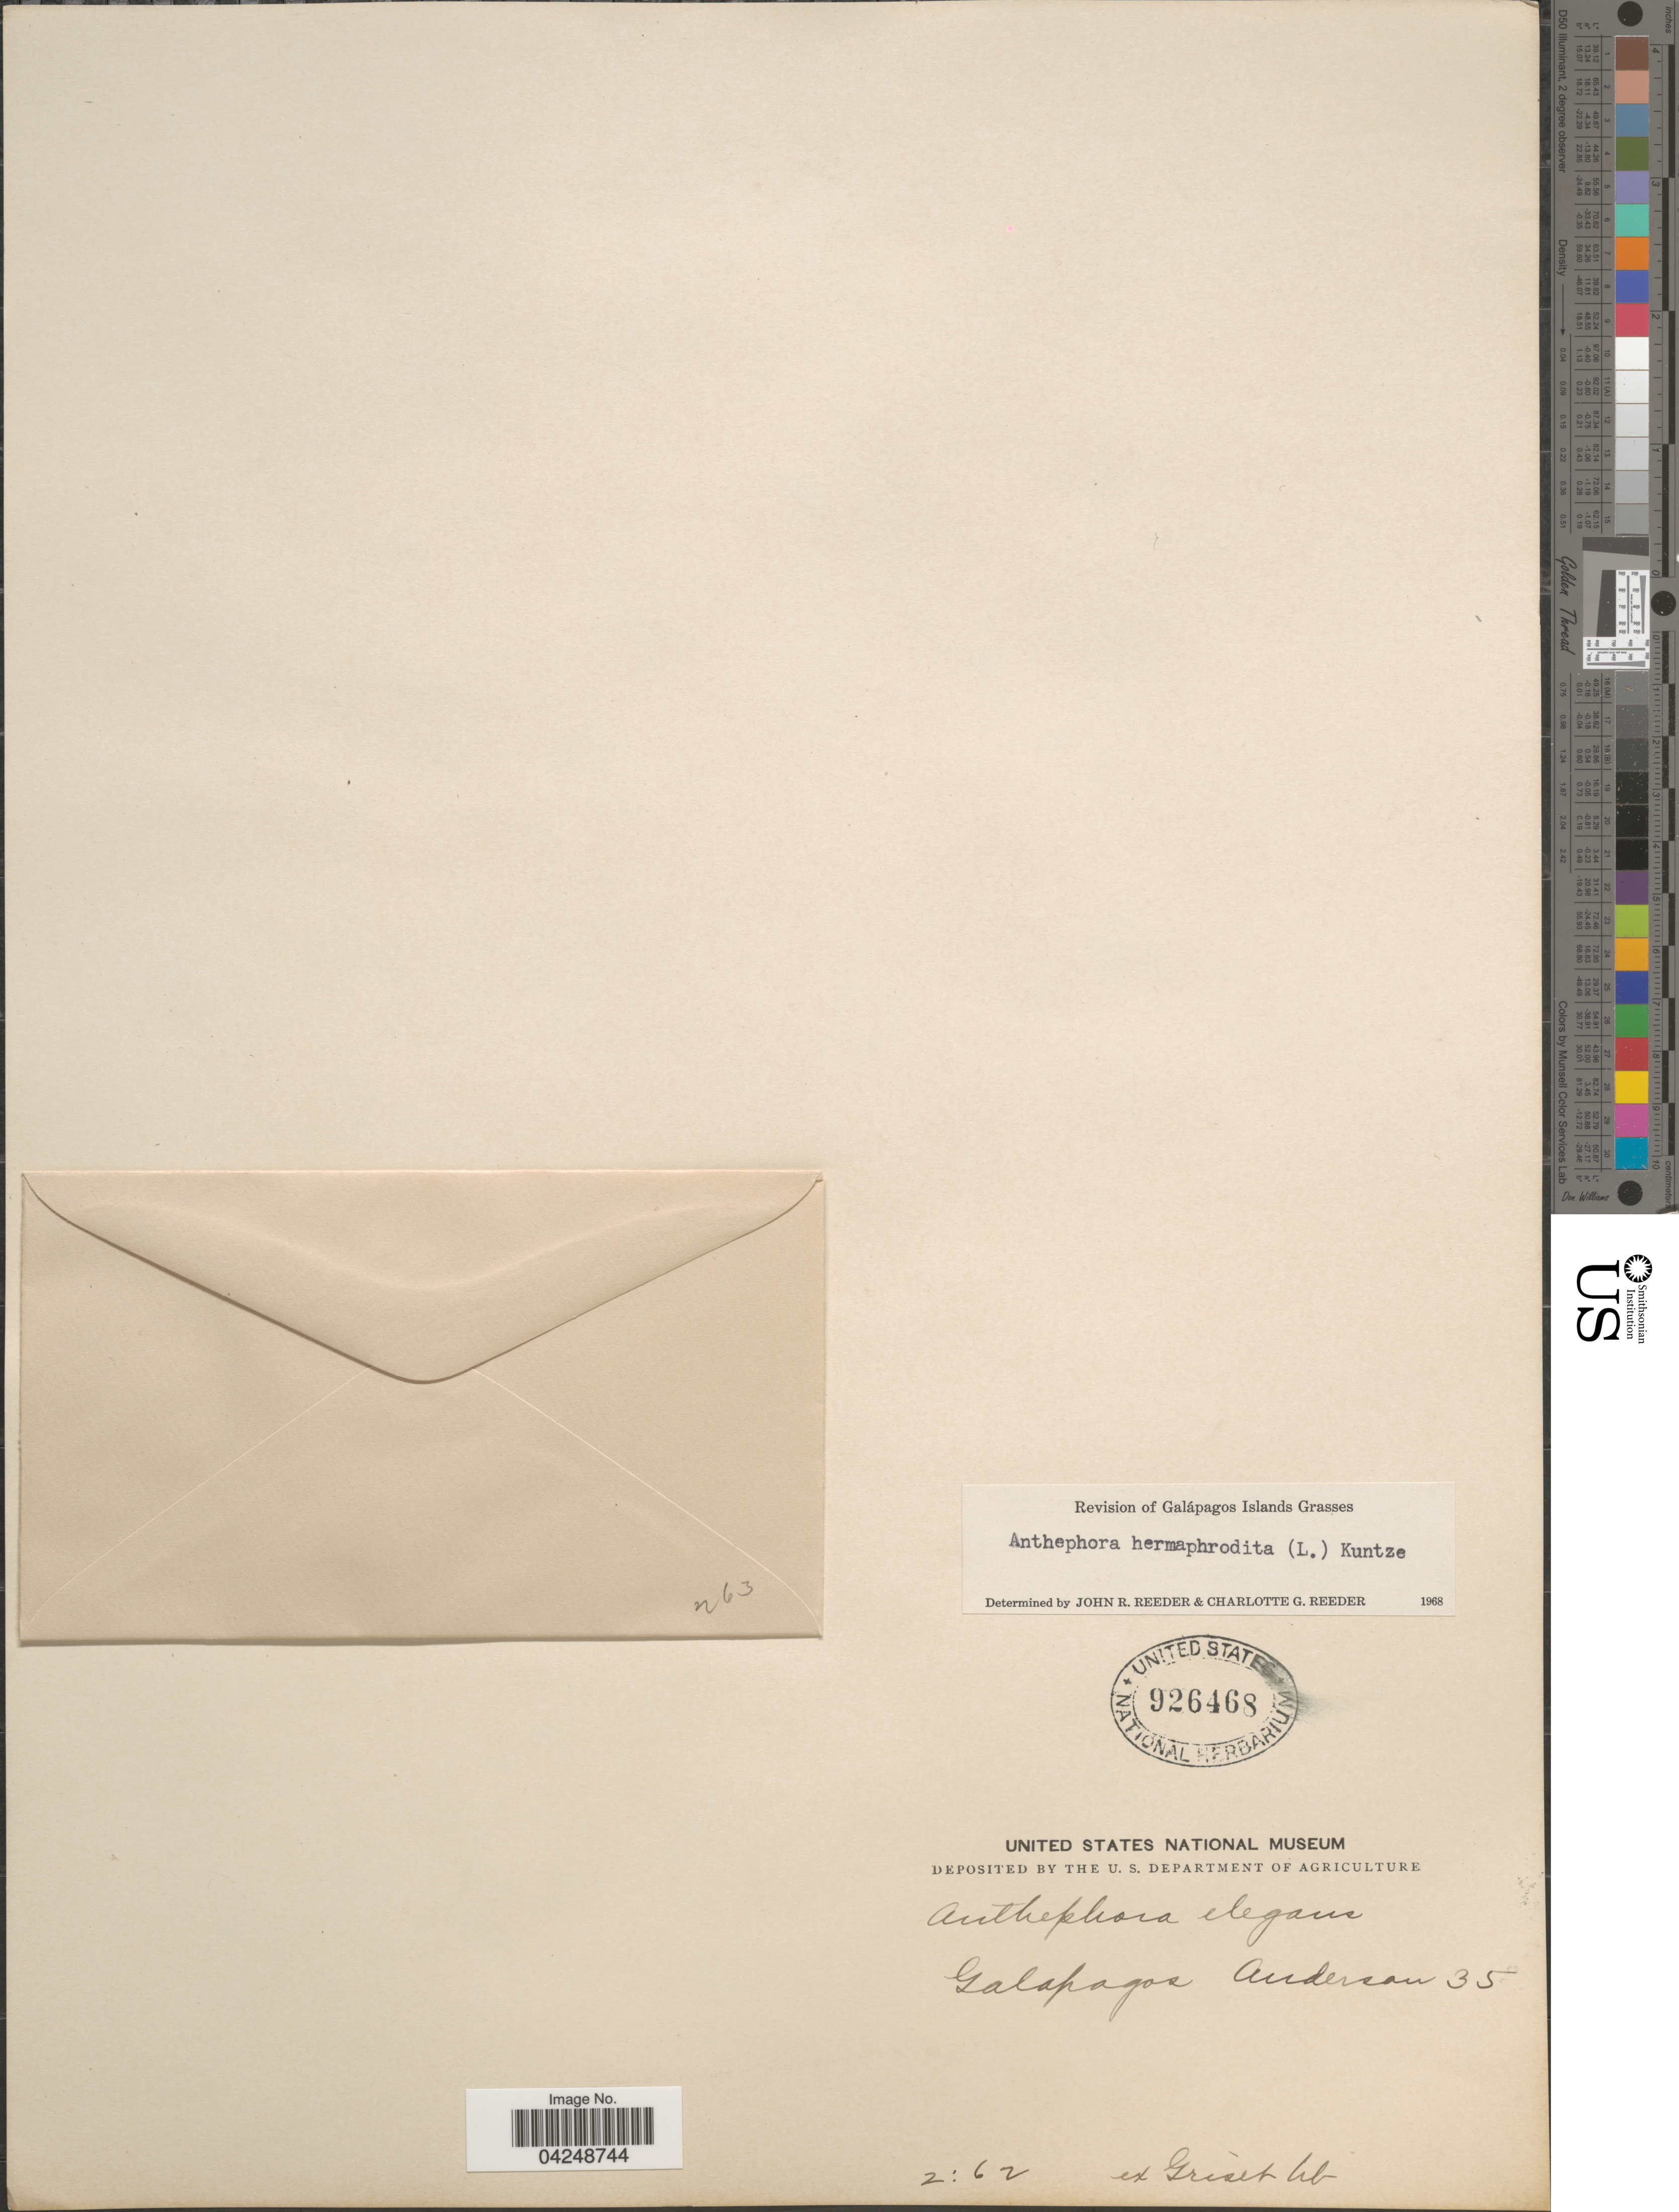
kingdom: Plantae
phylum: Tracheophyta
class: Liliopsida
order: Poales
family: Poaceae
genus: Anthephora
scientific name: Anthephora hermaphrodita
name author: (L.) Kuntze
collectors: -- Anderson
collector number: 35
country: Ecuador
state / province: Colón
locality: Galapagos.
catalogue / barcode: US 926468